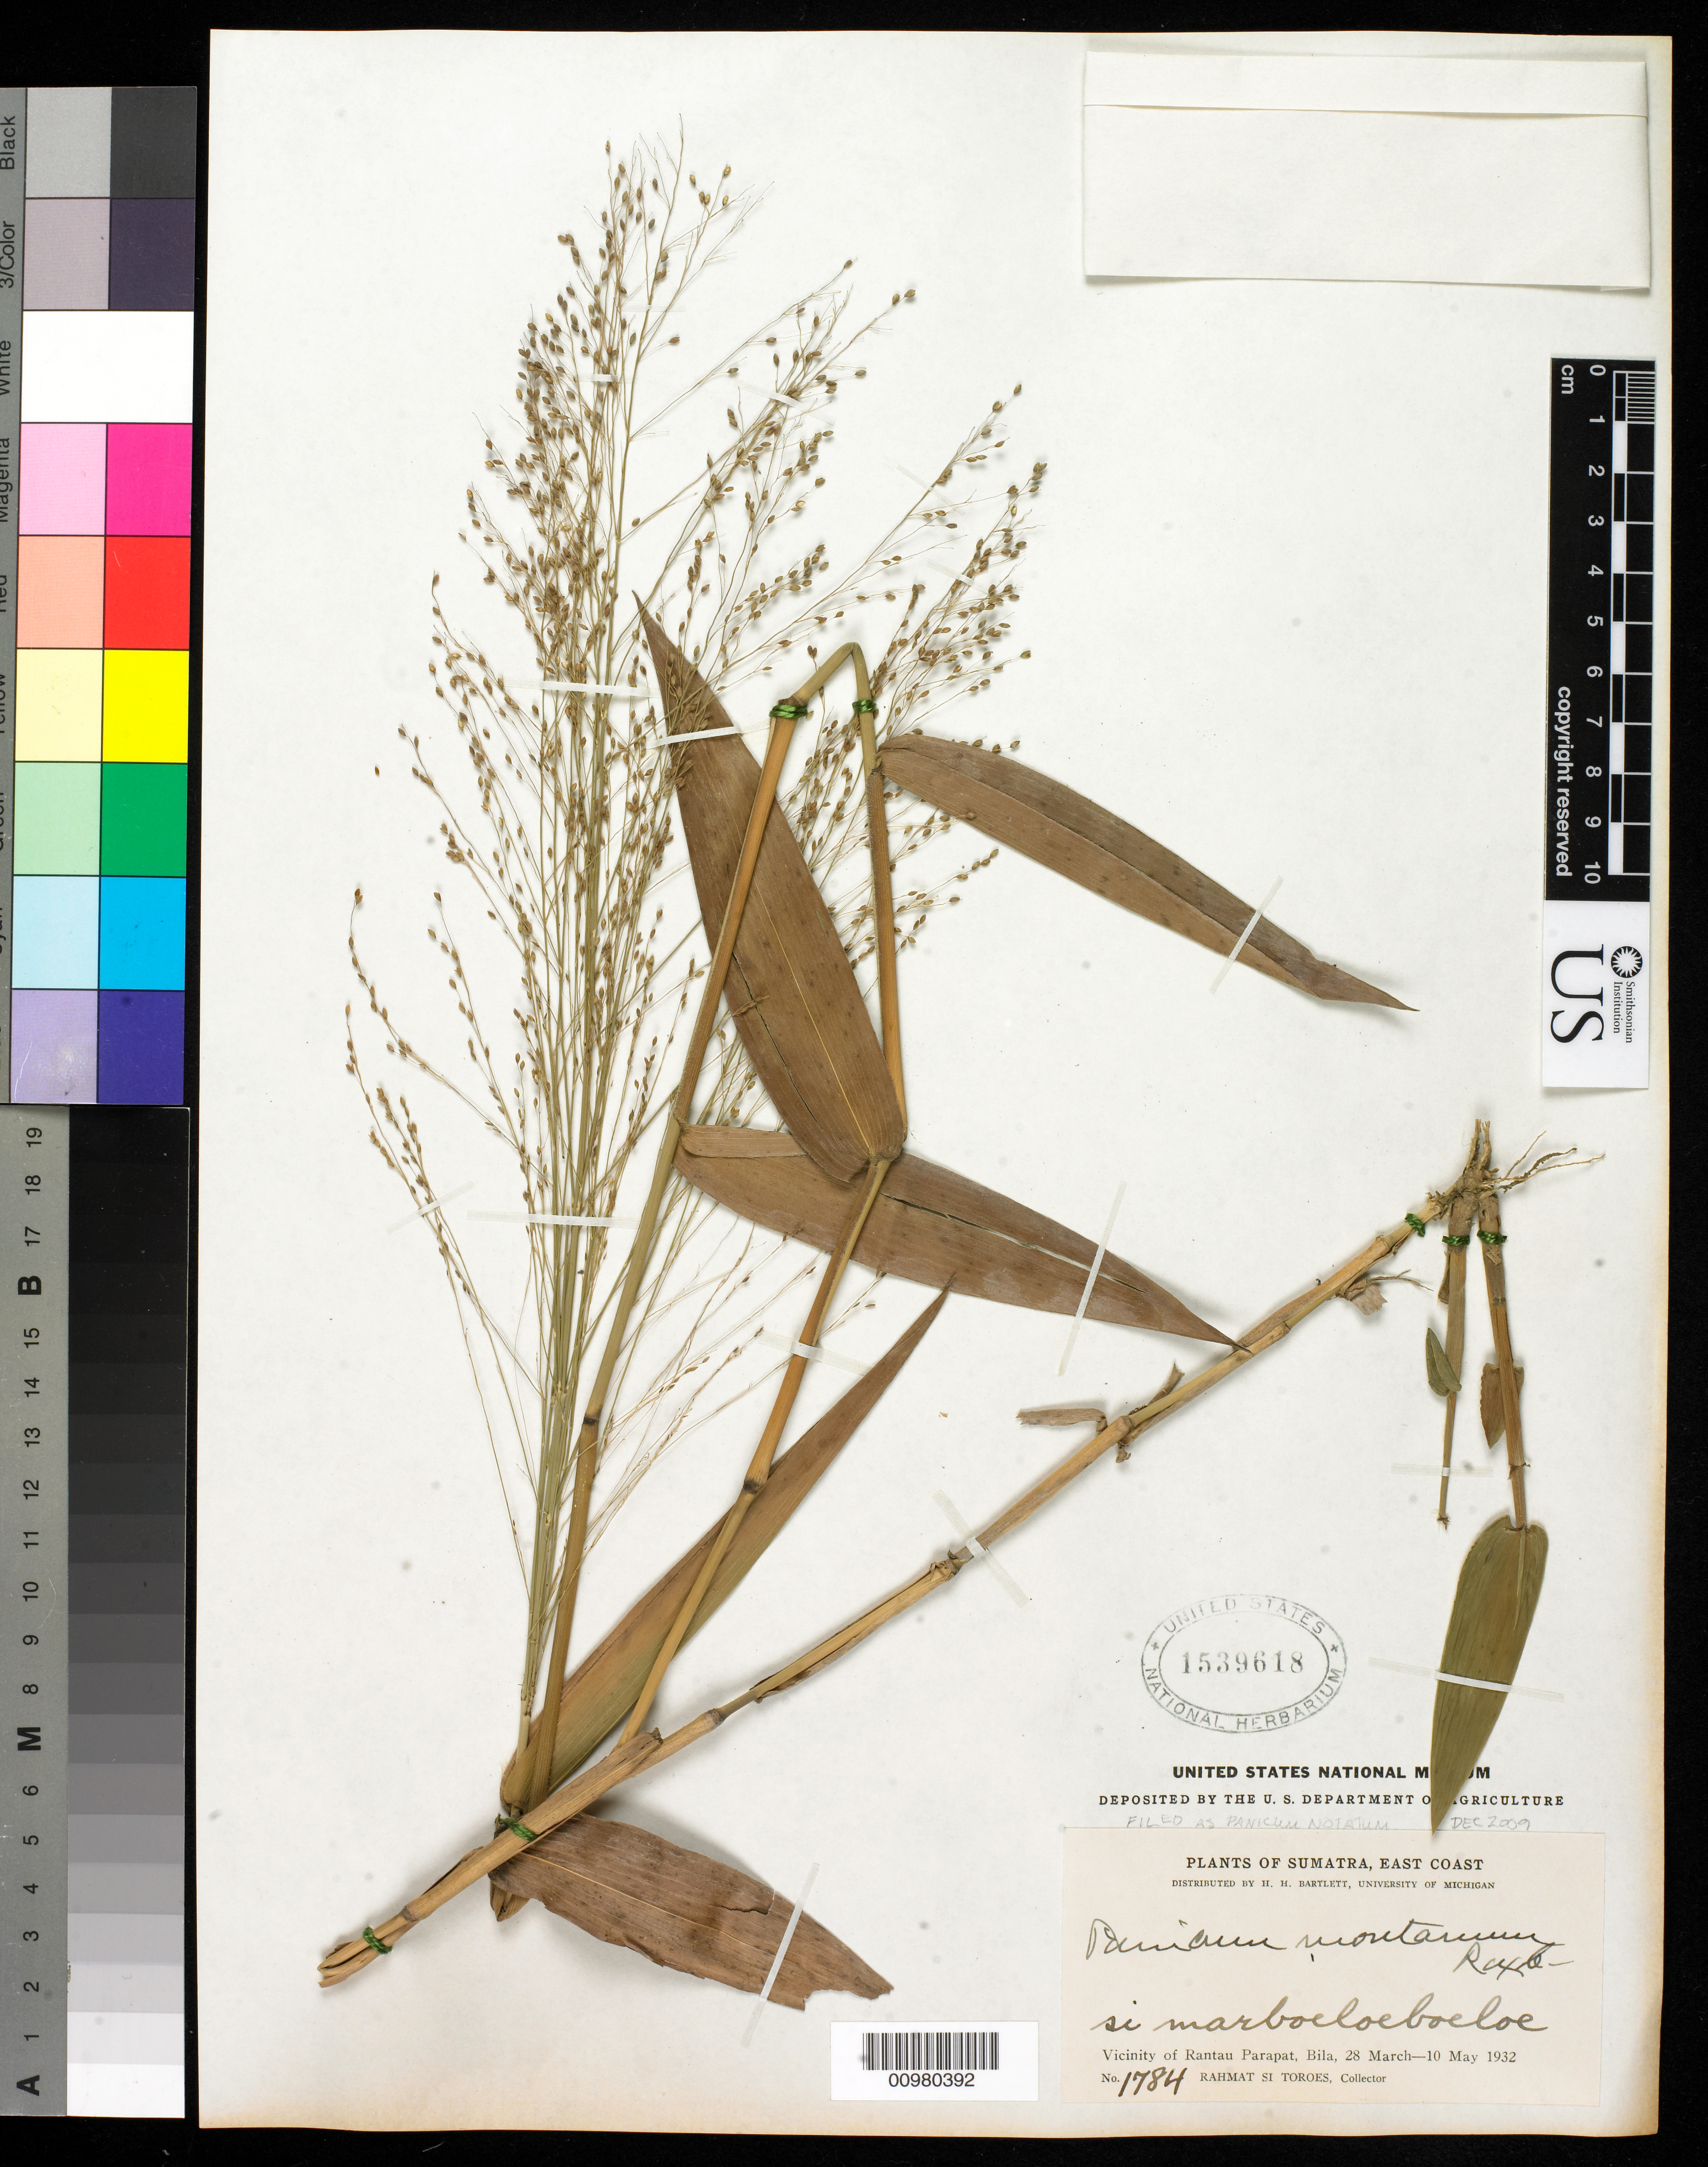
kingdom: Plantae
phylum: Tracheophyta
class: Liliopsida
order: Poales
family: Poaceae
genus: Panicum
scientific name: Panicum notatum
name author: Retz.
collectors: Rahmat Si Boeea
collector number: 1784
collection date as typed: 28 Mar 1932 to 10 May 1932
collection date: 1932-03-28/1932-05-10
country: Indonesia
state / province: Sumatra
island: Sumatra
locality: East Coast, Vicinity of Rantau Parapat, Bila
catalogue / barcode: US 1539618